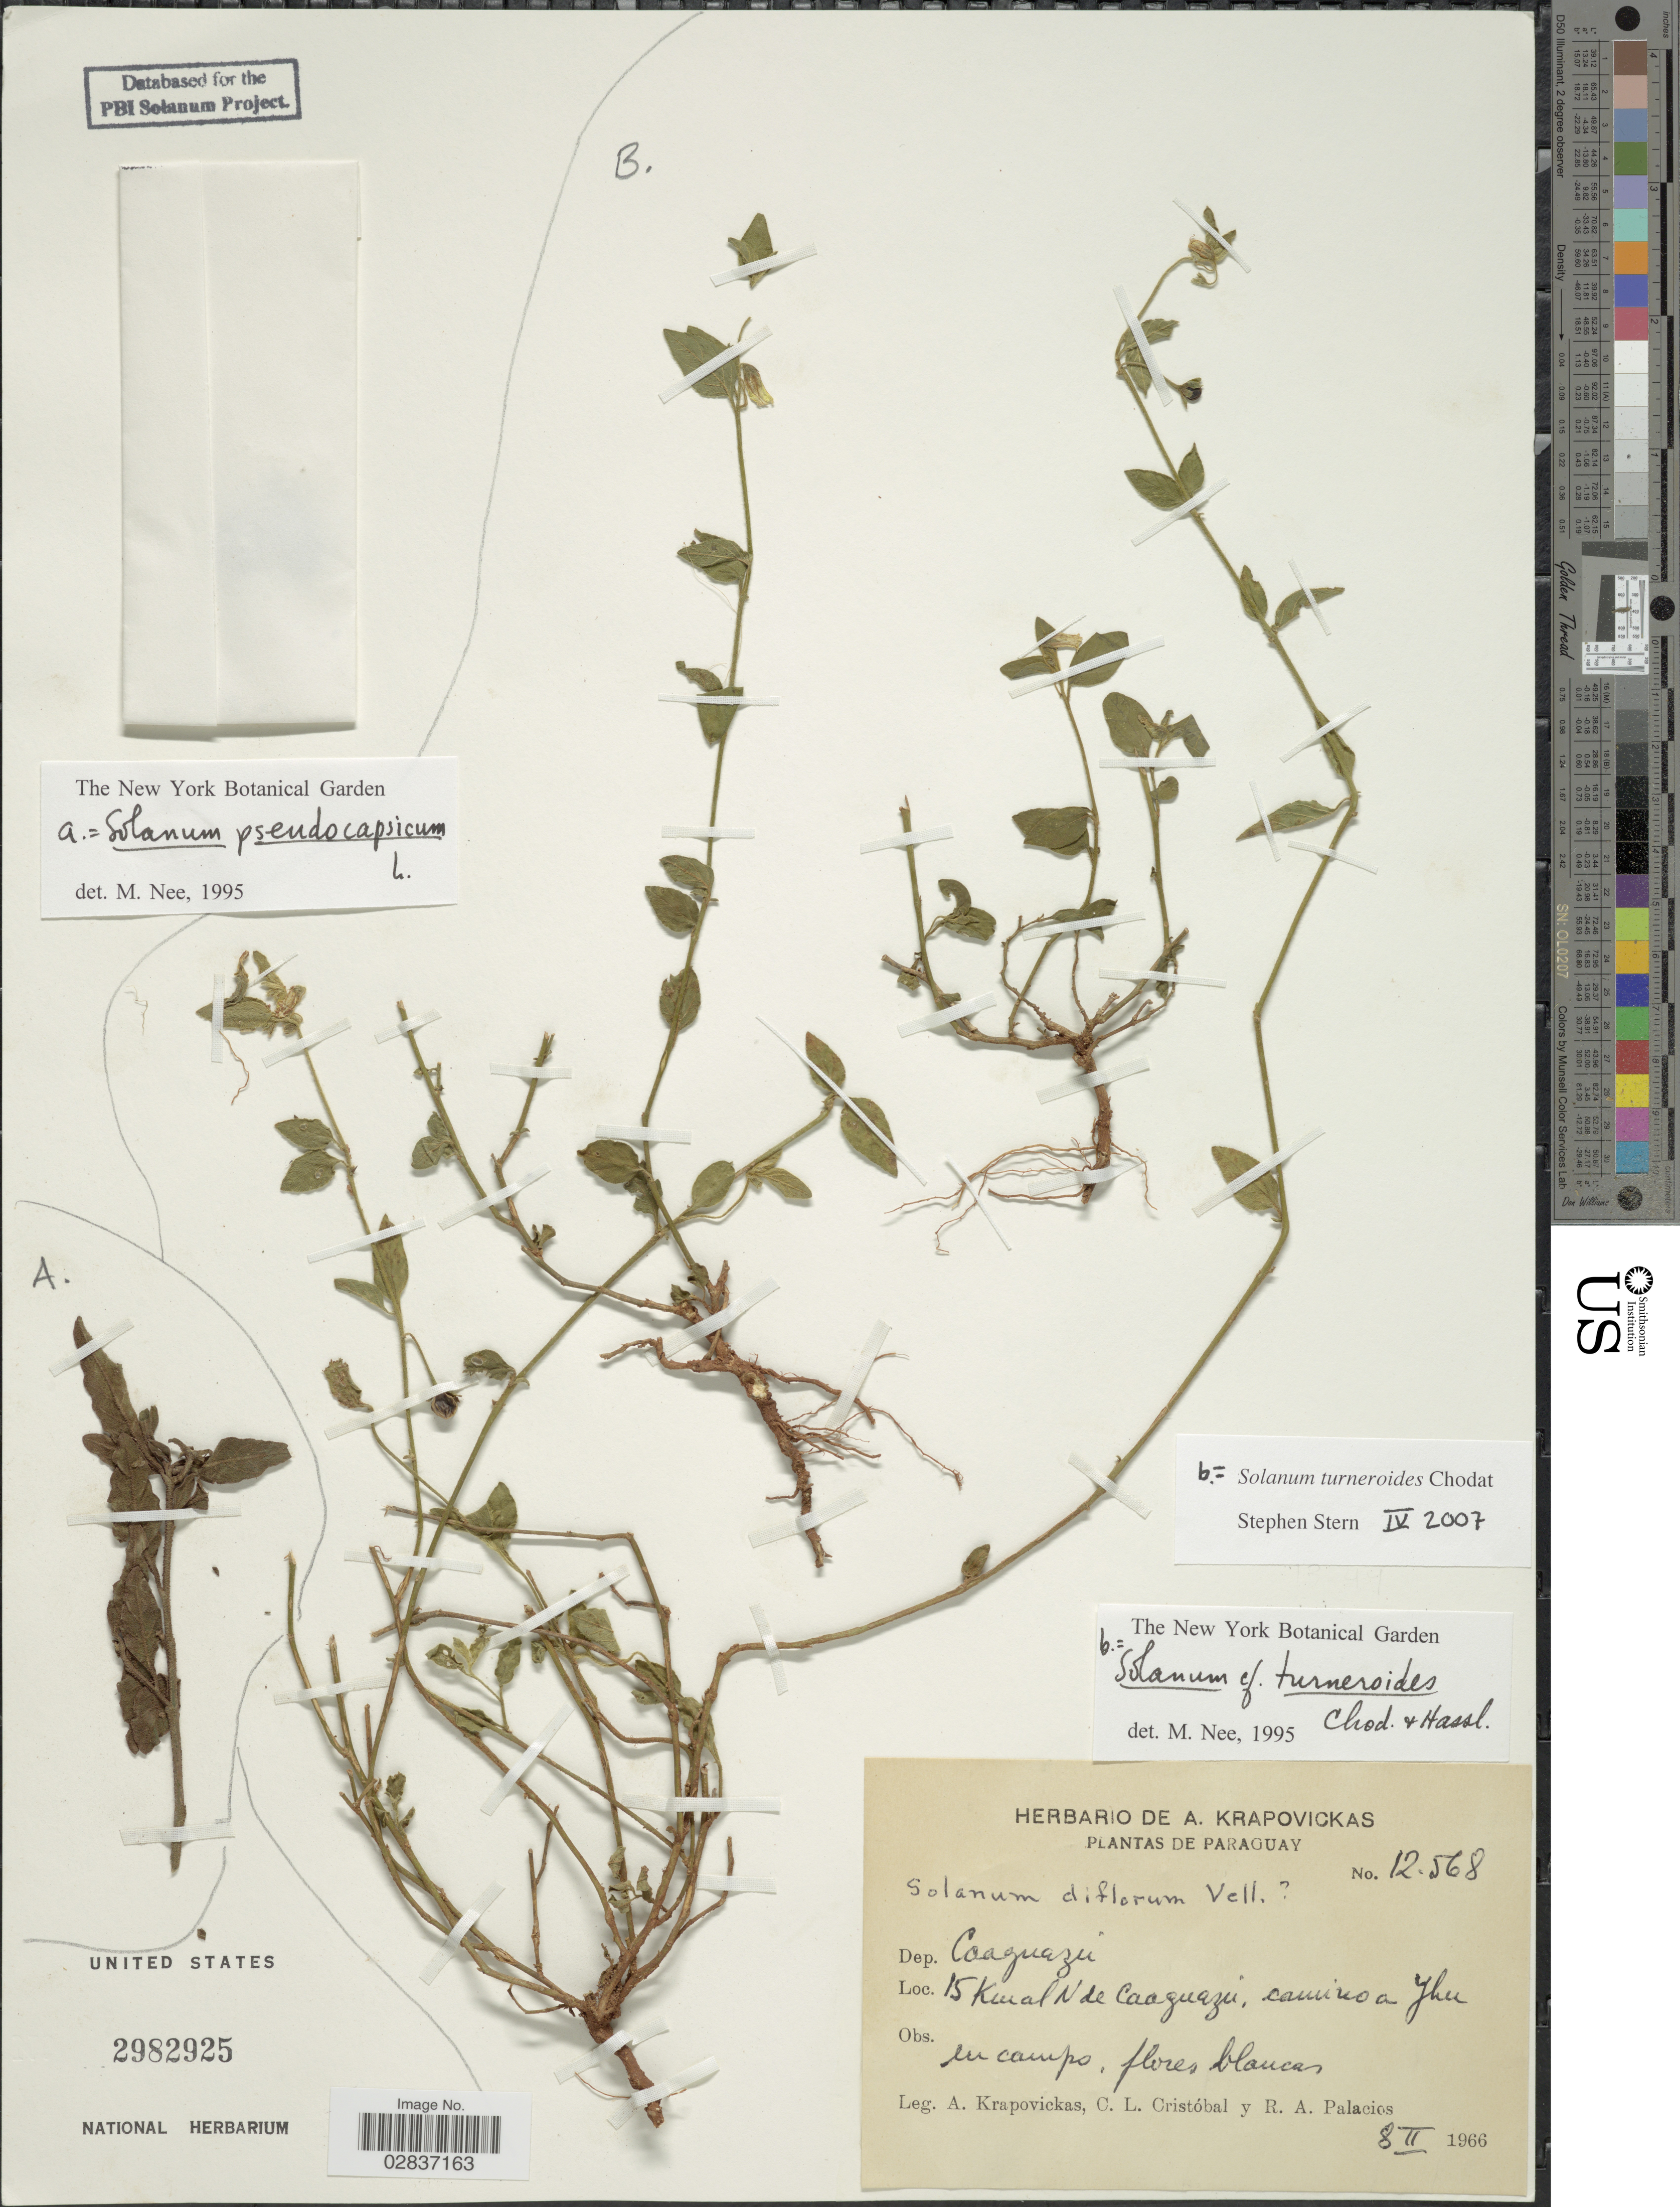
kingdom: Plantae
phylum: Tracheophyta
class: Magnoliopsida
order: Solanales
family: Solanaceae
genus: Solanum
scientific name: Solanum turneroides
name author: Chodat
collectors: A. Krapovickas, C. L. Cristóbal & R. Palacios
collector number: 12568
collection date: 1966-02-08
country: Paraguay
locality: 15 Km al N de Caaguazú, camino a Yhu.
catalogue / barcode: US 2982925